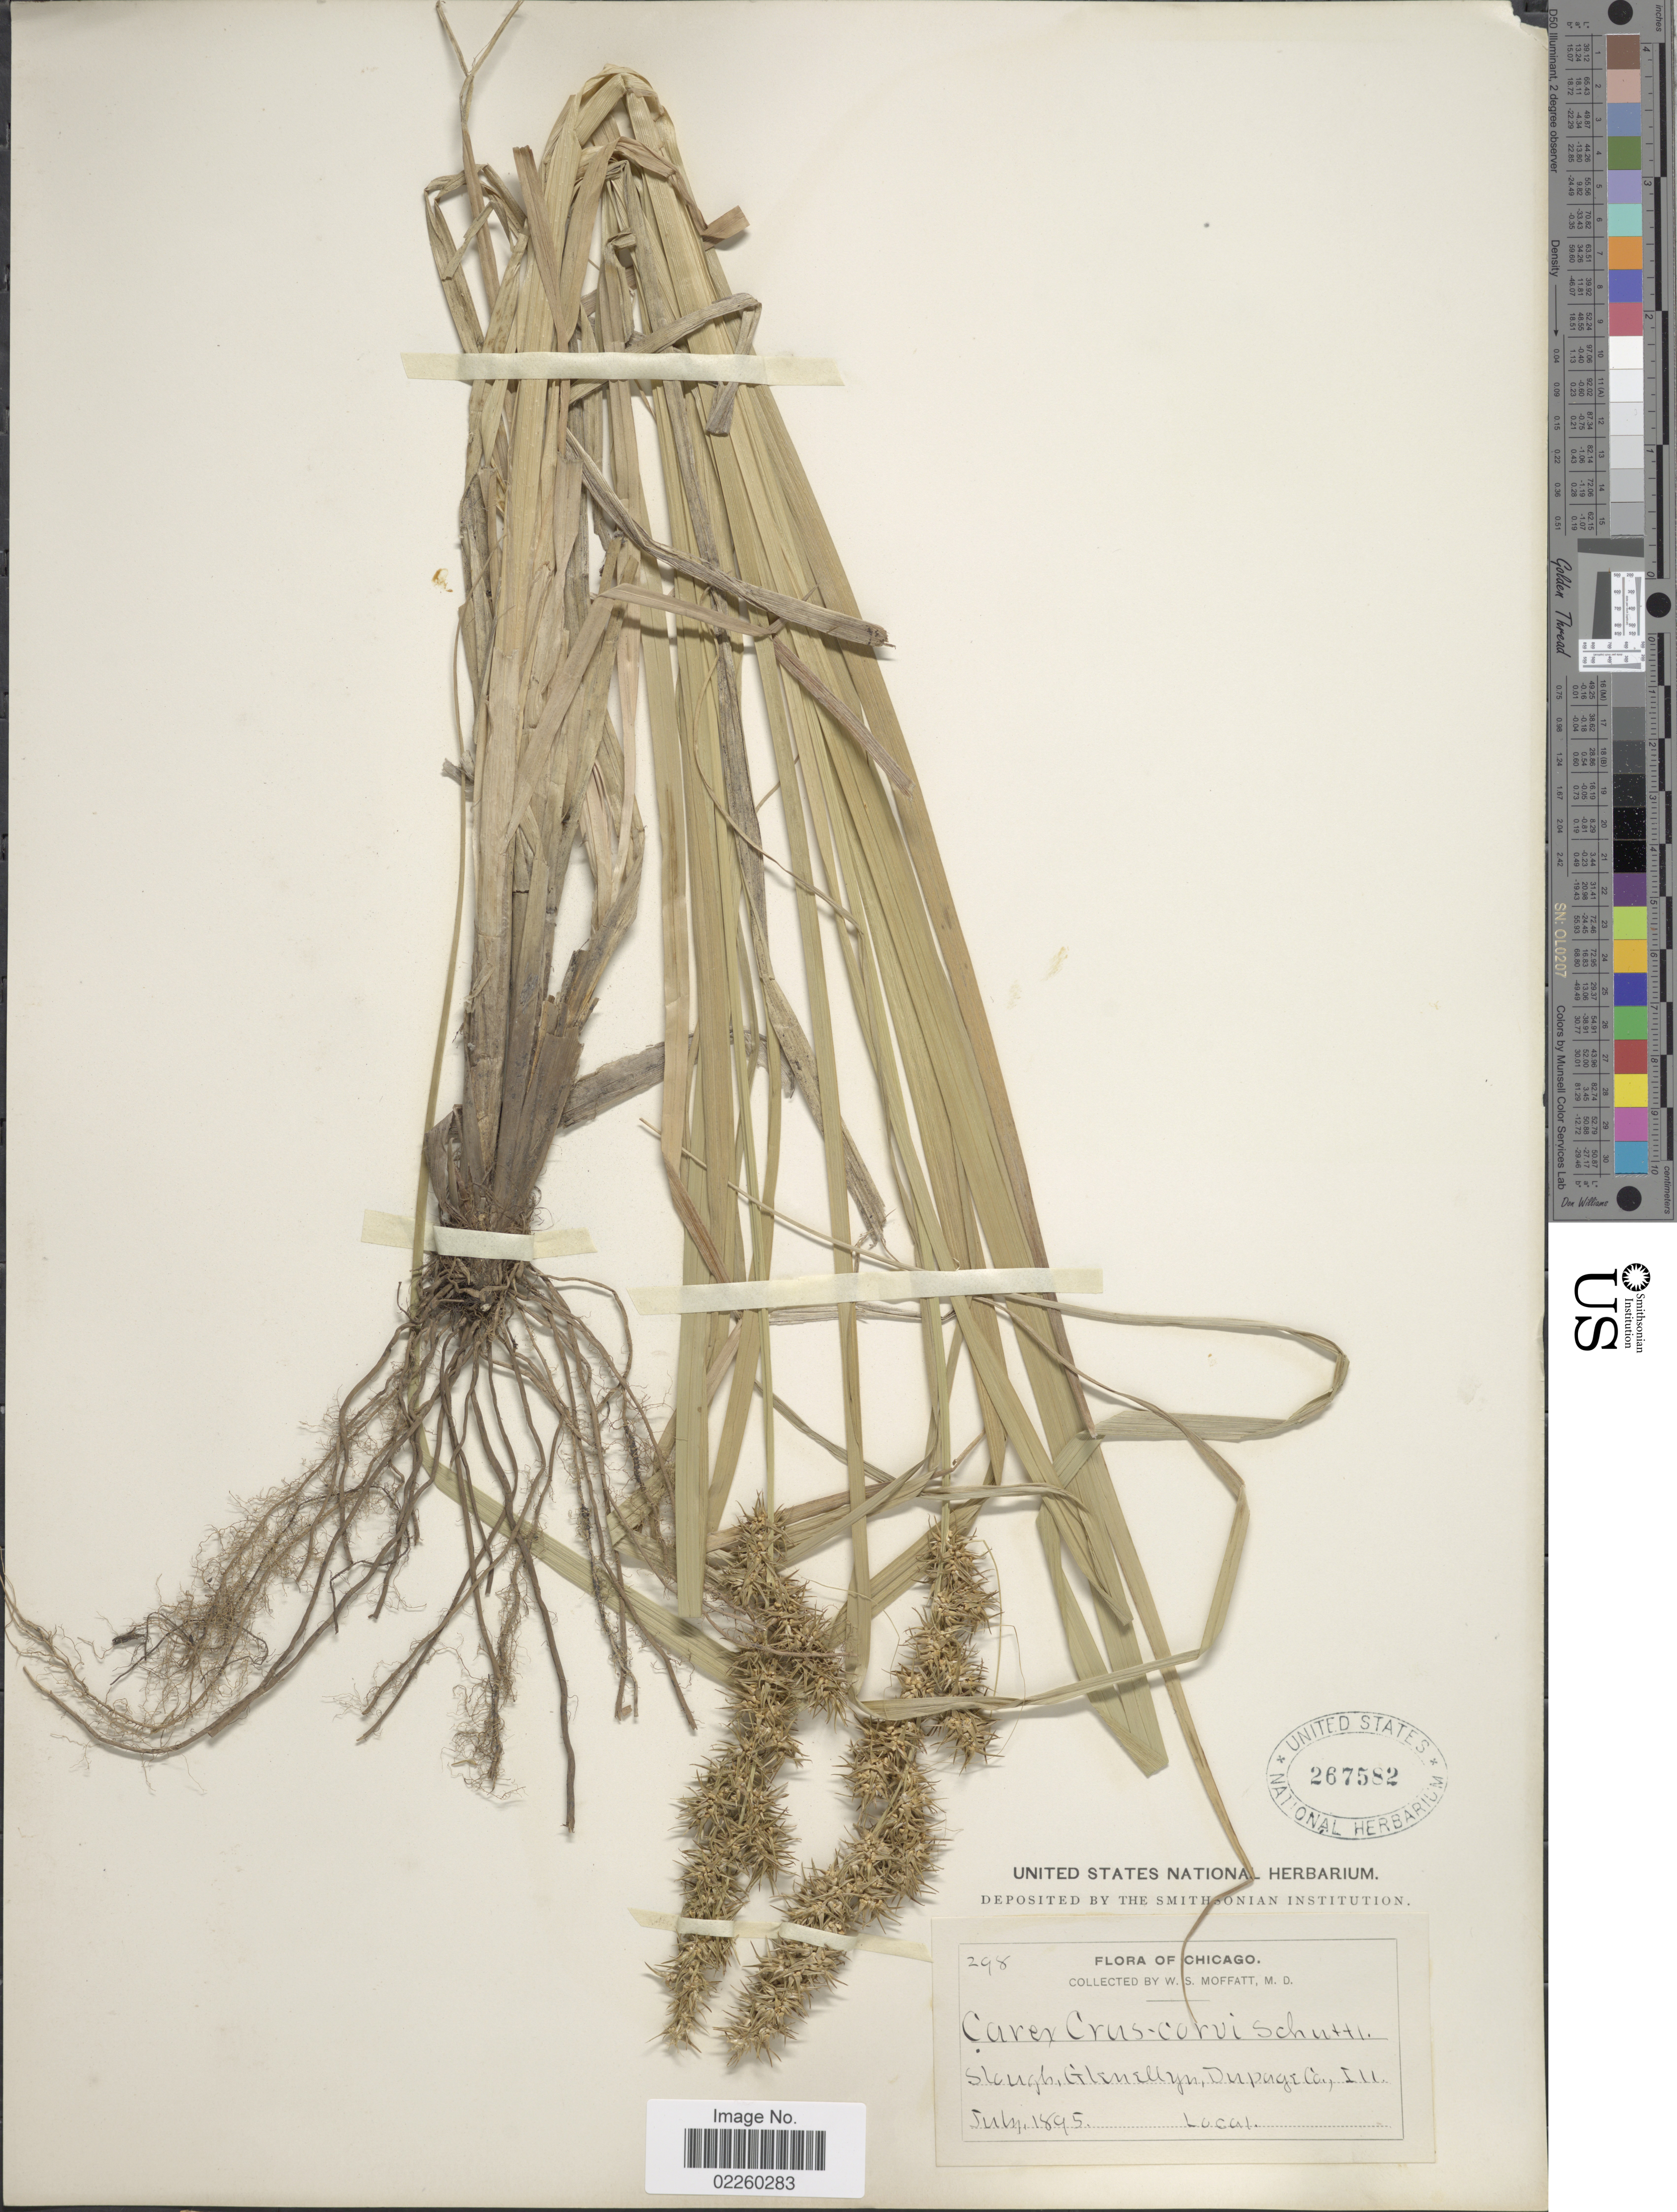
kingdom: Plantae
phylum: Tracheophyta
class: Liliopsida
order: Poales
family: Cyperaceae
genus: Carex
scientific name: Carex crus-corvi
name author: Shuttlew. ex Kunze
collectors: W. Moffatt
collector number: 298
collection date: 1895-07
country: United States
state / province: Illinois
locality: Chicago, Glenellyn, Dupage Co.,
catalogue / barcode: US 267582